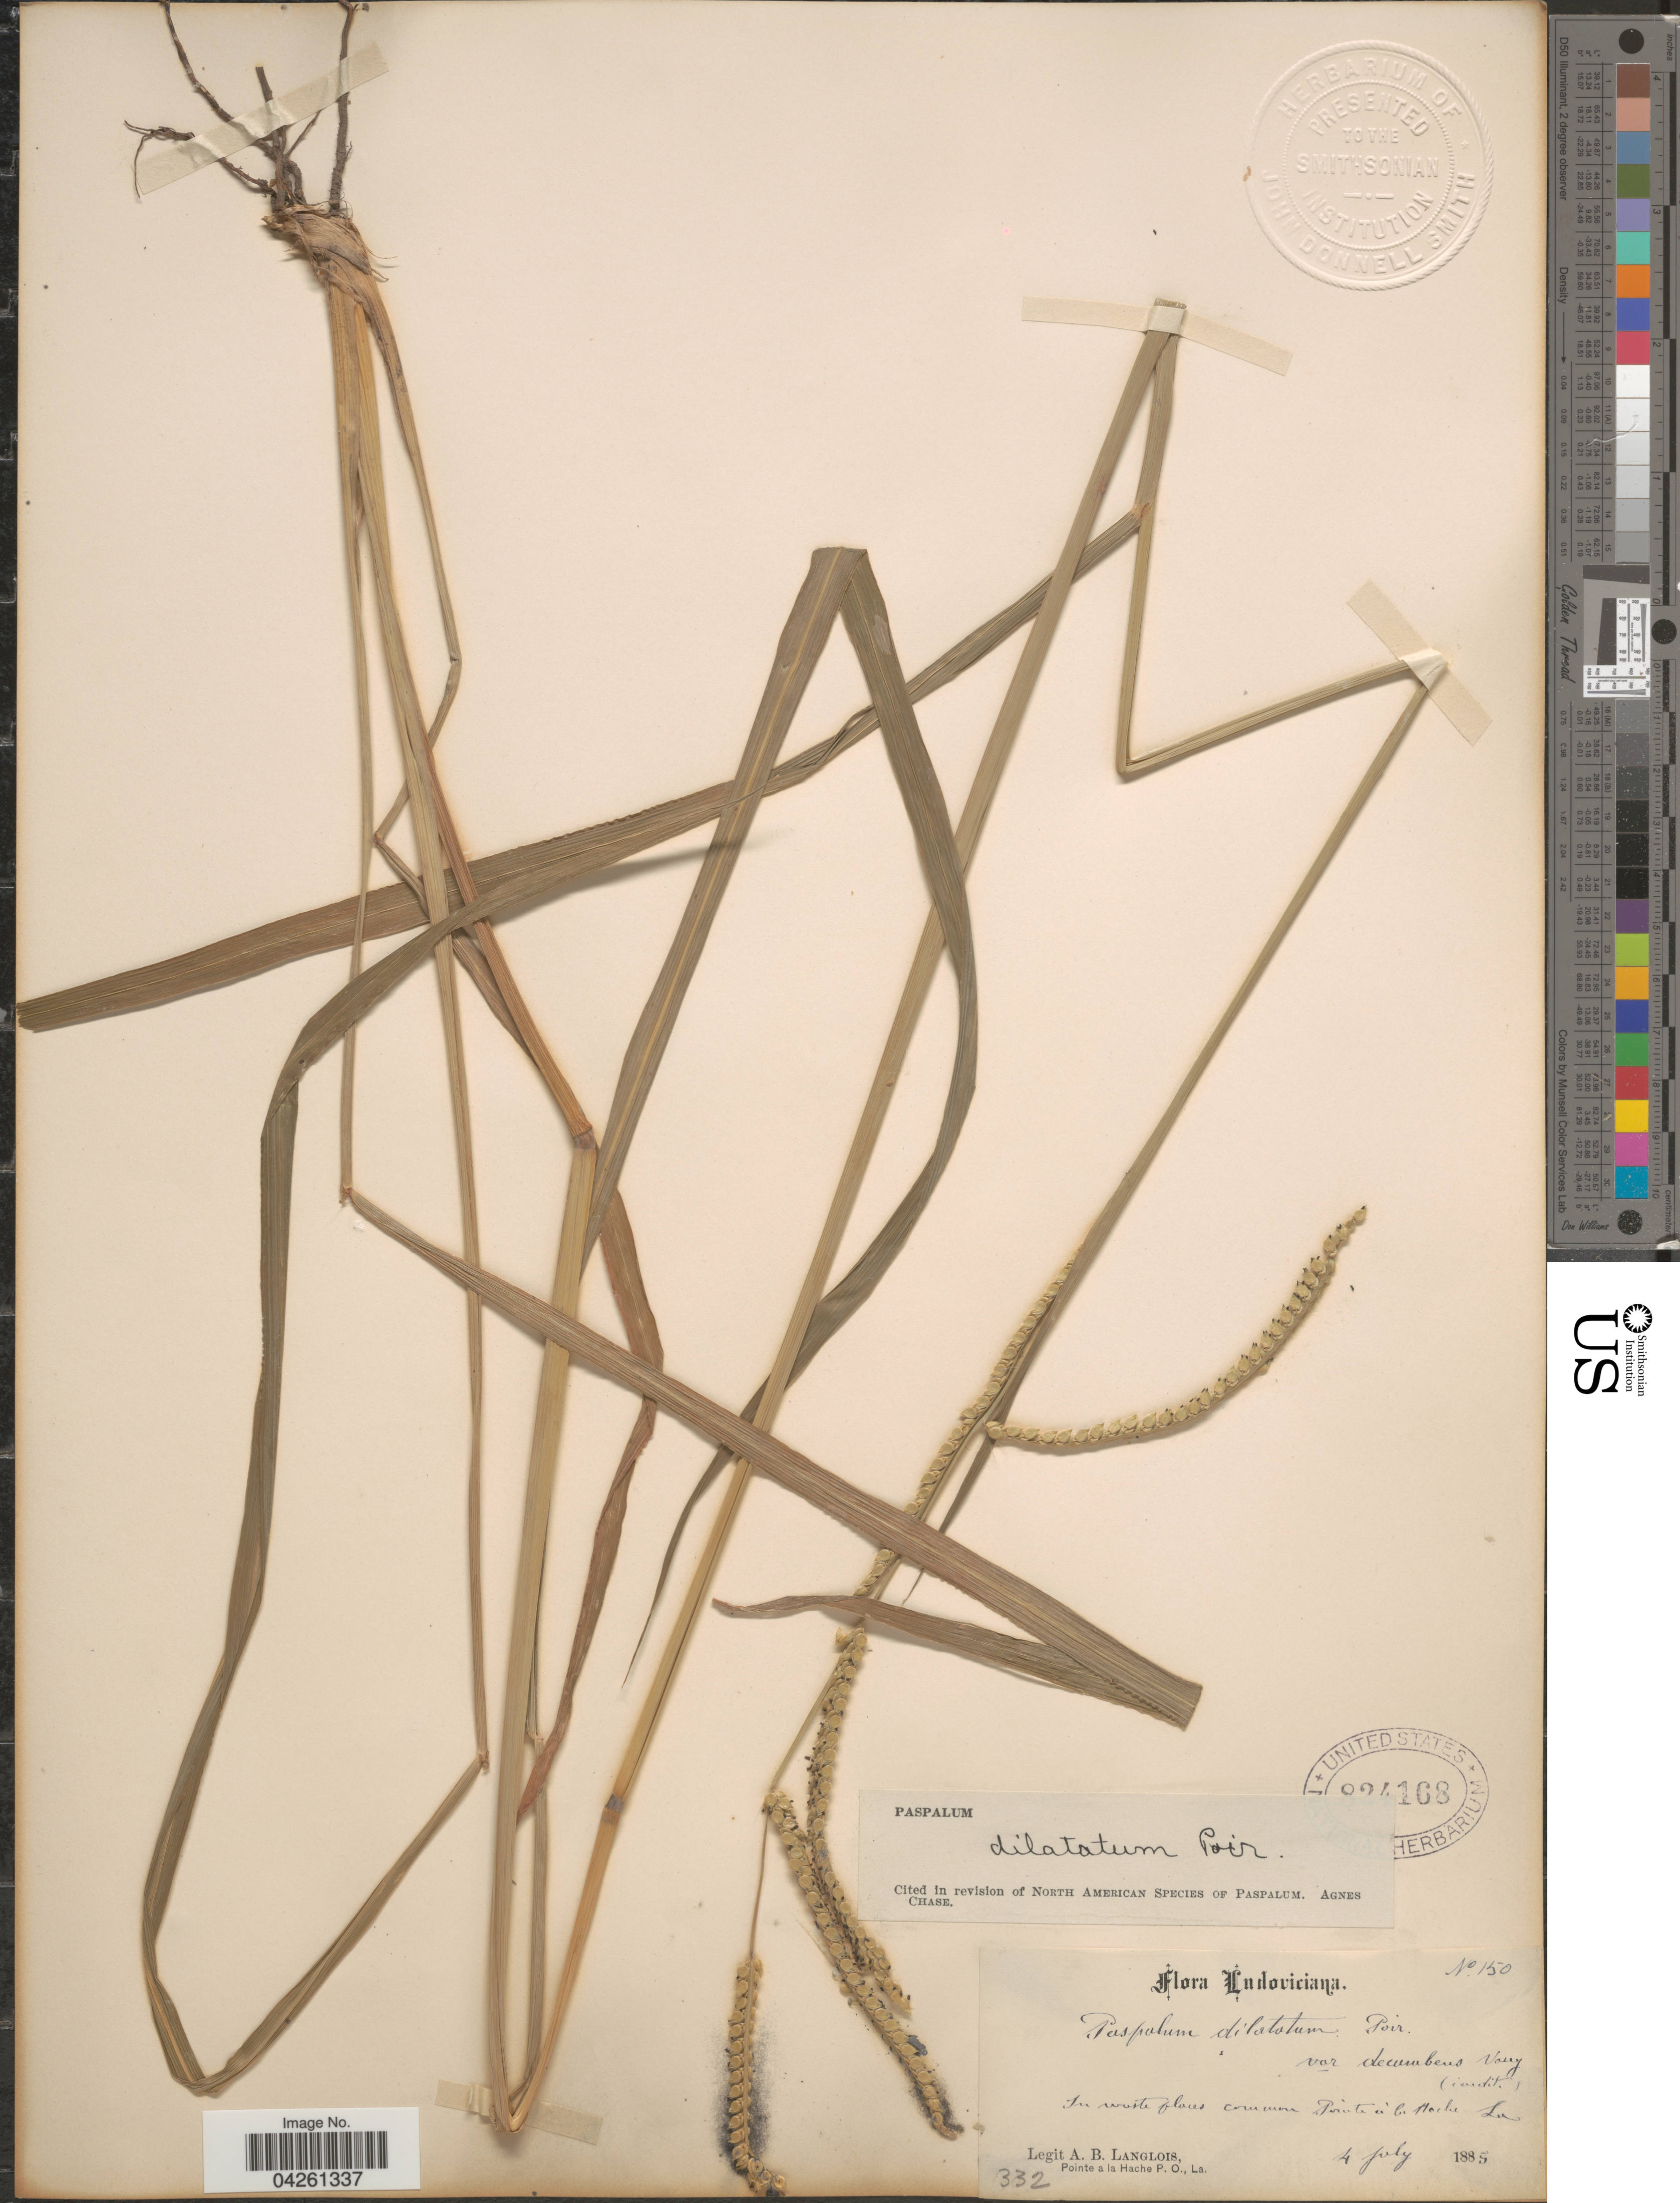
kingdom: Plantae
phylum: Tracheophyta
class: Liliopsida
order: Poales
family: Poaceae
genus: Paspalum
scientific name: Paspalum dilatatum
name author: Poir.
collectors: A. Langlois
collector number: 150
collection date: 1885-07-04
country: United States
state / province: Louisiana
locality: Ludoviciana. In waste places common Point à la Hache.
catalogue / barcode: US 824168